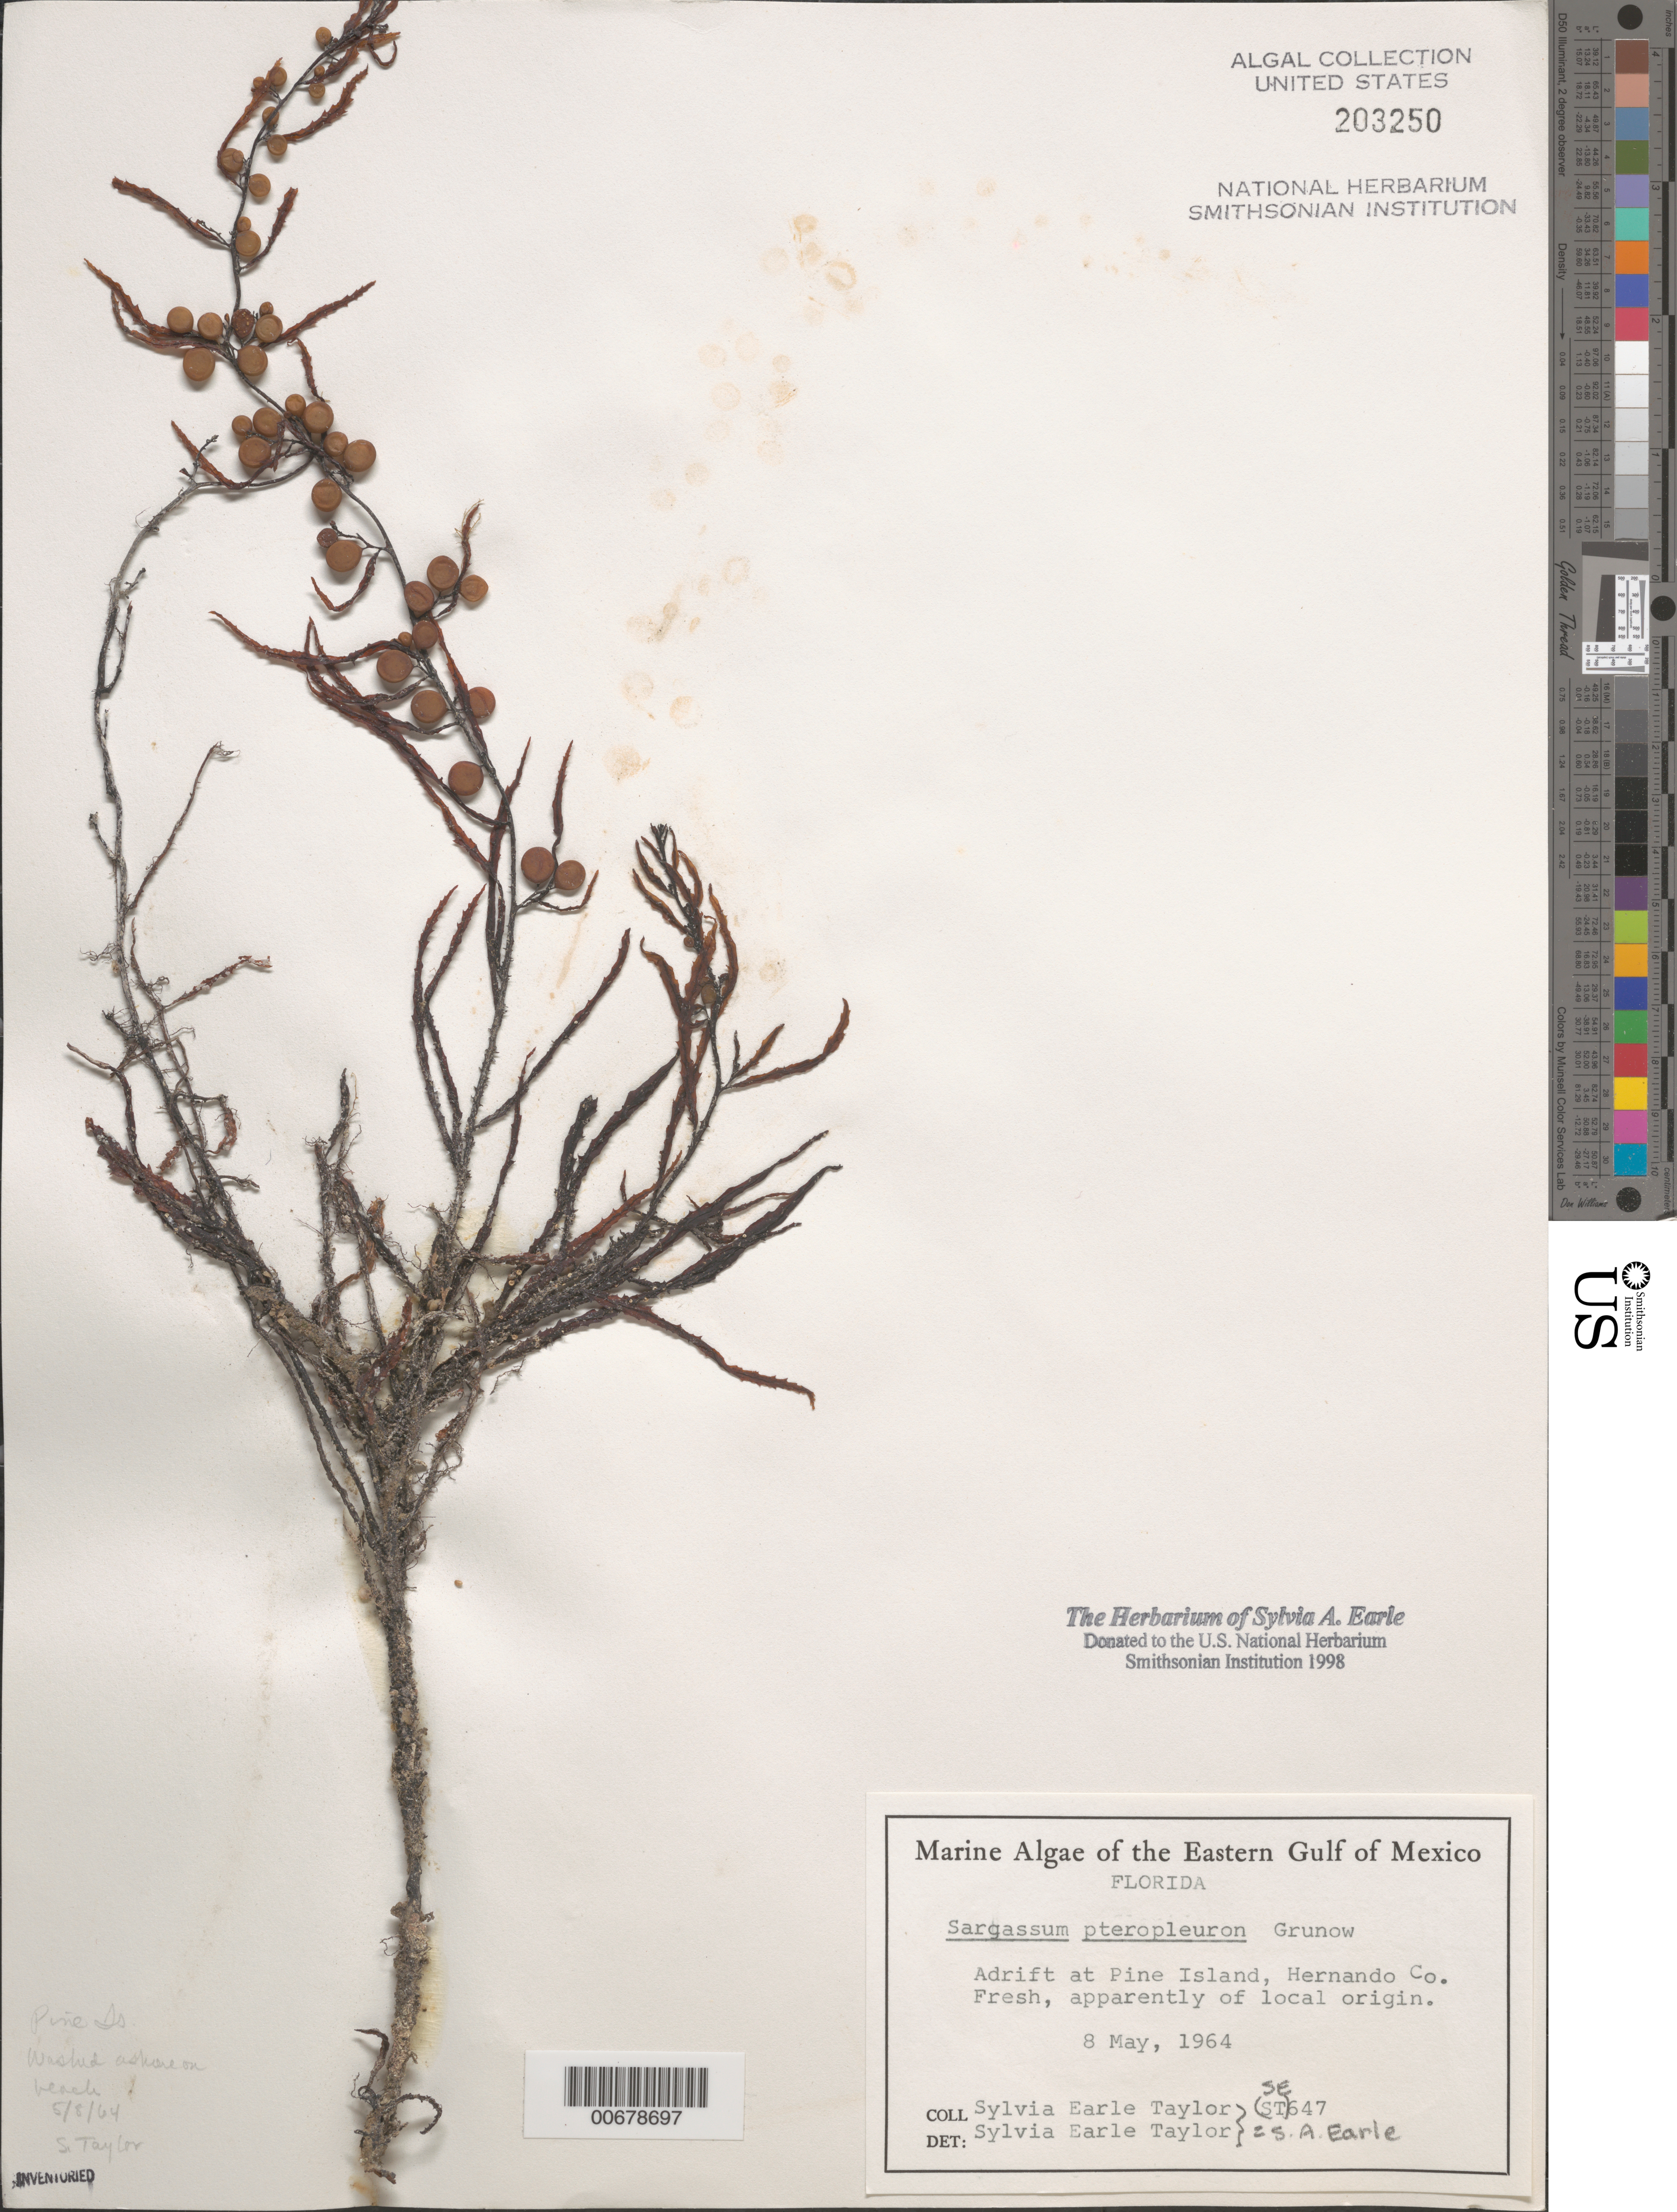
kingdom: Chromista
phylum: Ochrophyta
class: Phaeophyceae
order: Fucales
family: Sargassaceae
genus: Sargassum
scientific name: Sargassum pteropleuron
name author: Grunow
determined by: Earle, S. A.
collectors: S. A. Earle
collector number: SE 647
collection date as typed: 08 May 1964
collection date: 1964-05-08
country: United States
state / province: Florida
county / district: Hernando County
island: Pine Island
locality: Eastern Gulf of Mexico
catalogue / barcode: US 203250